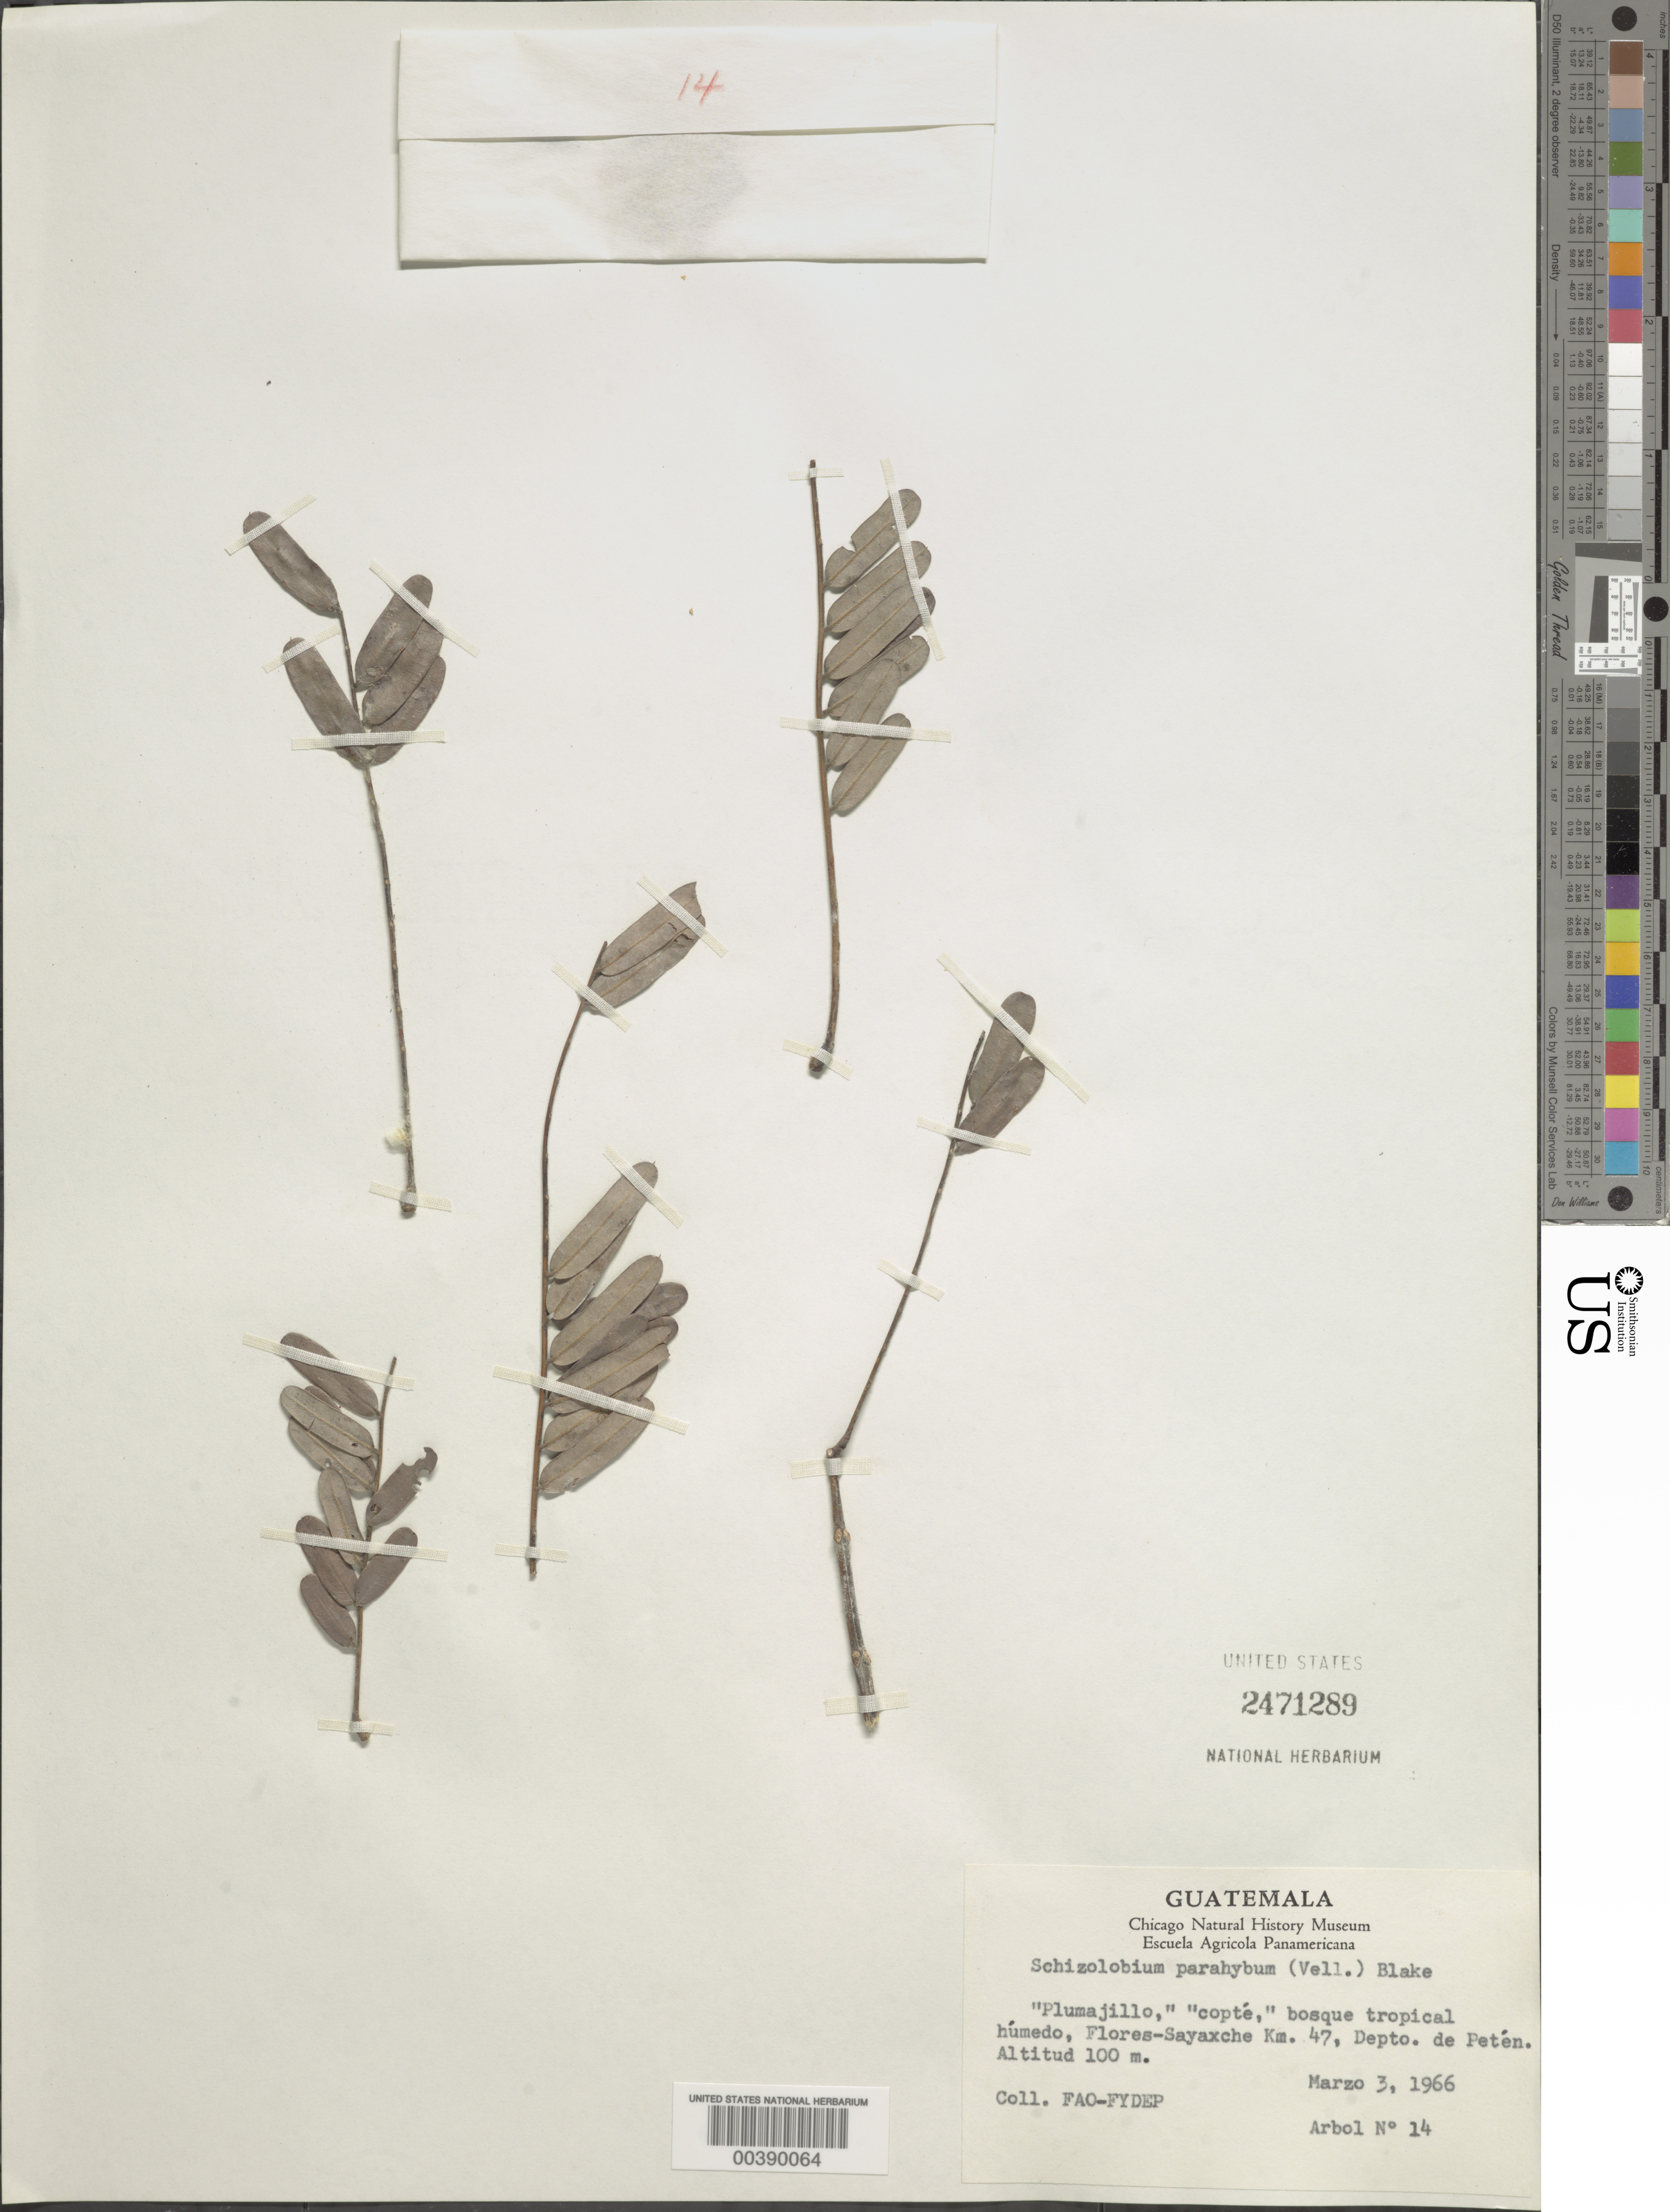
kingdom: Plantae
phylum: Tracheophyta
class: Magnoliopsida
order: Fabales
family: Fabaceae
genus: Schizolobium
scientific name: Schizolobium parahyba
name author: (Vell.) S.F. Blake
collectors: FAO-FYDEP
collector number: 14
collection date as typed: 03 Mar 1966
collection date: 1966-03-03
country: Guatemala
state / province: El Petén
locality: Flores-Sayaxche km 47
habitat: Bosque tropical humedo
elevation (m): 100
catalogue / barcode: US 2471289